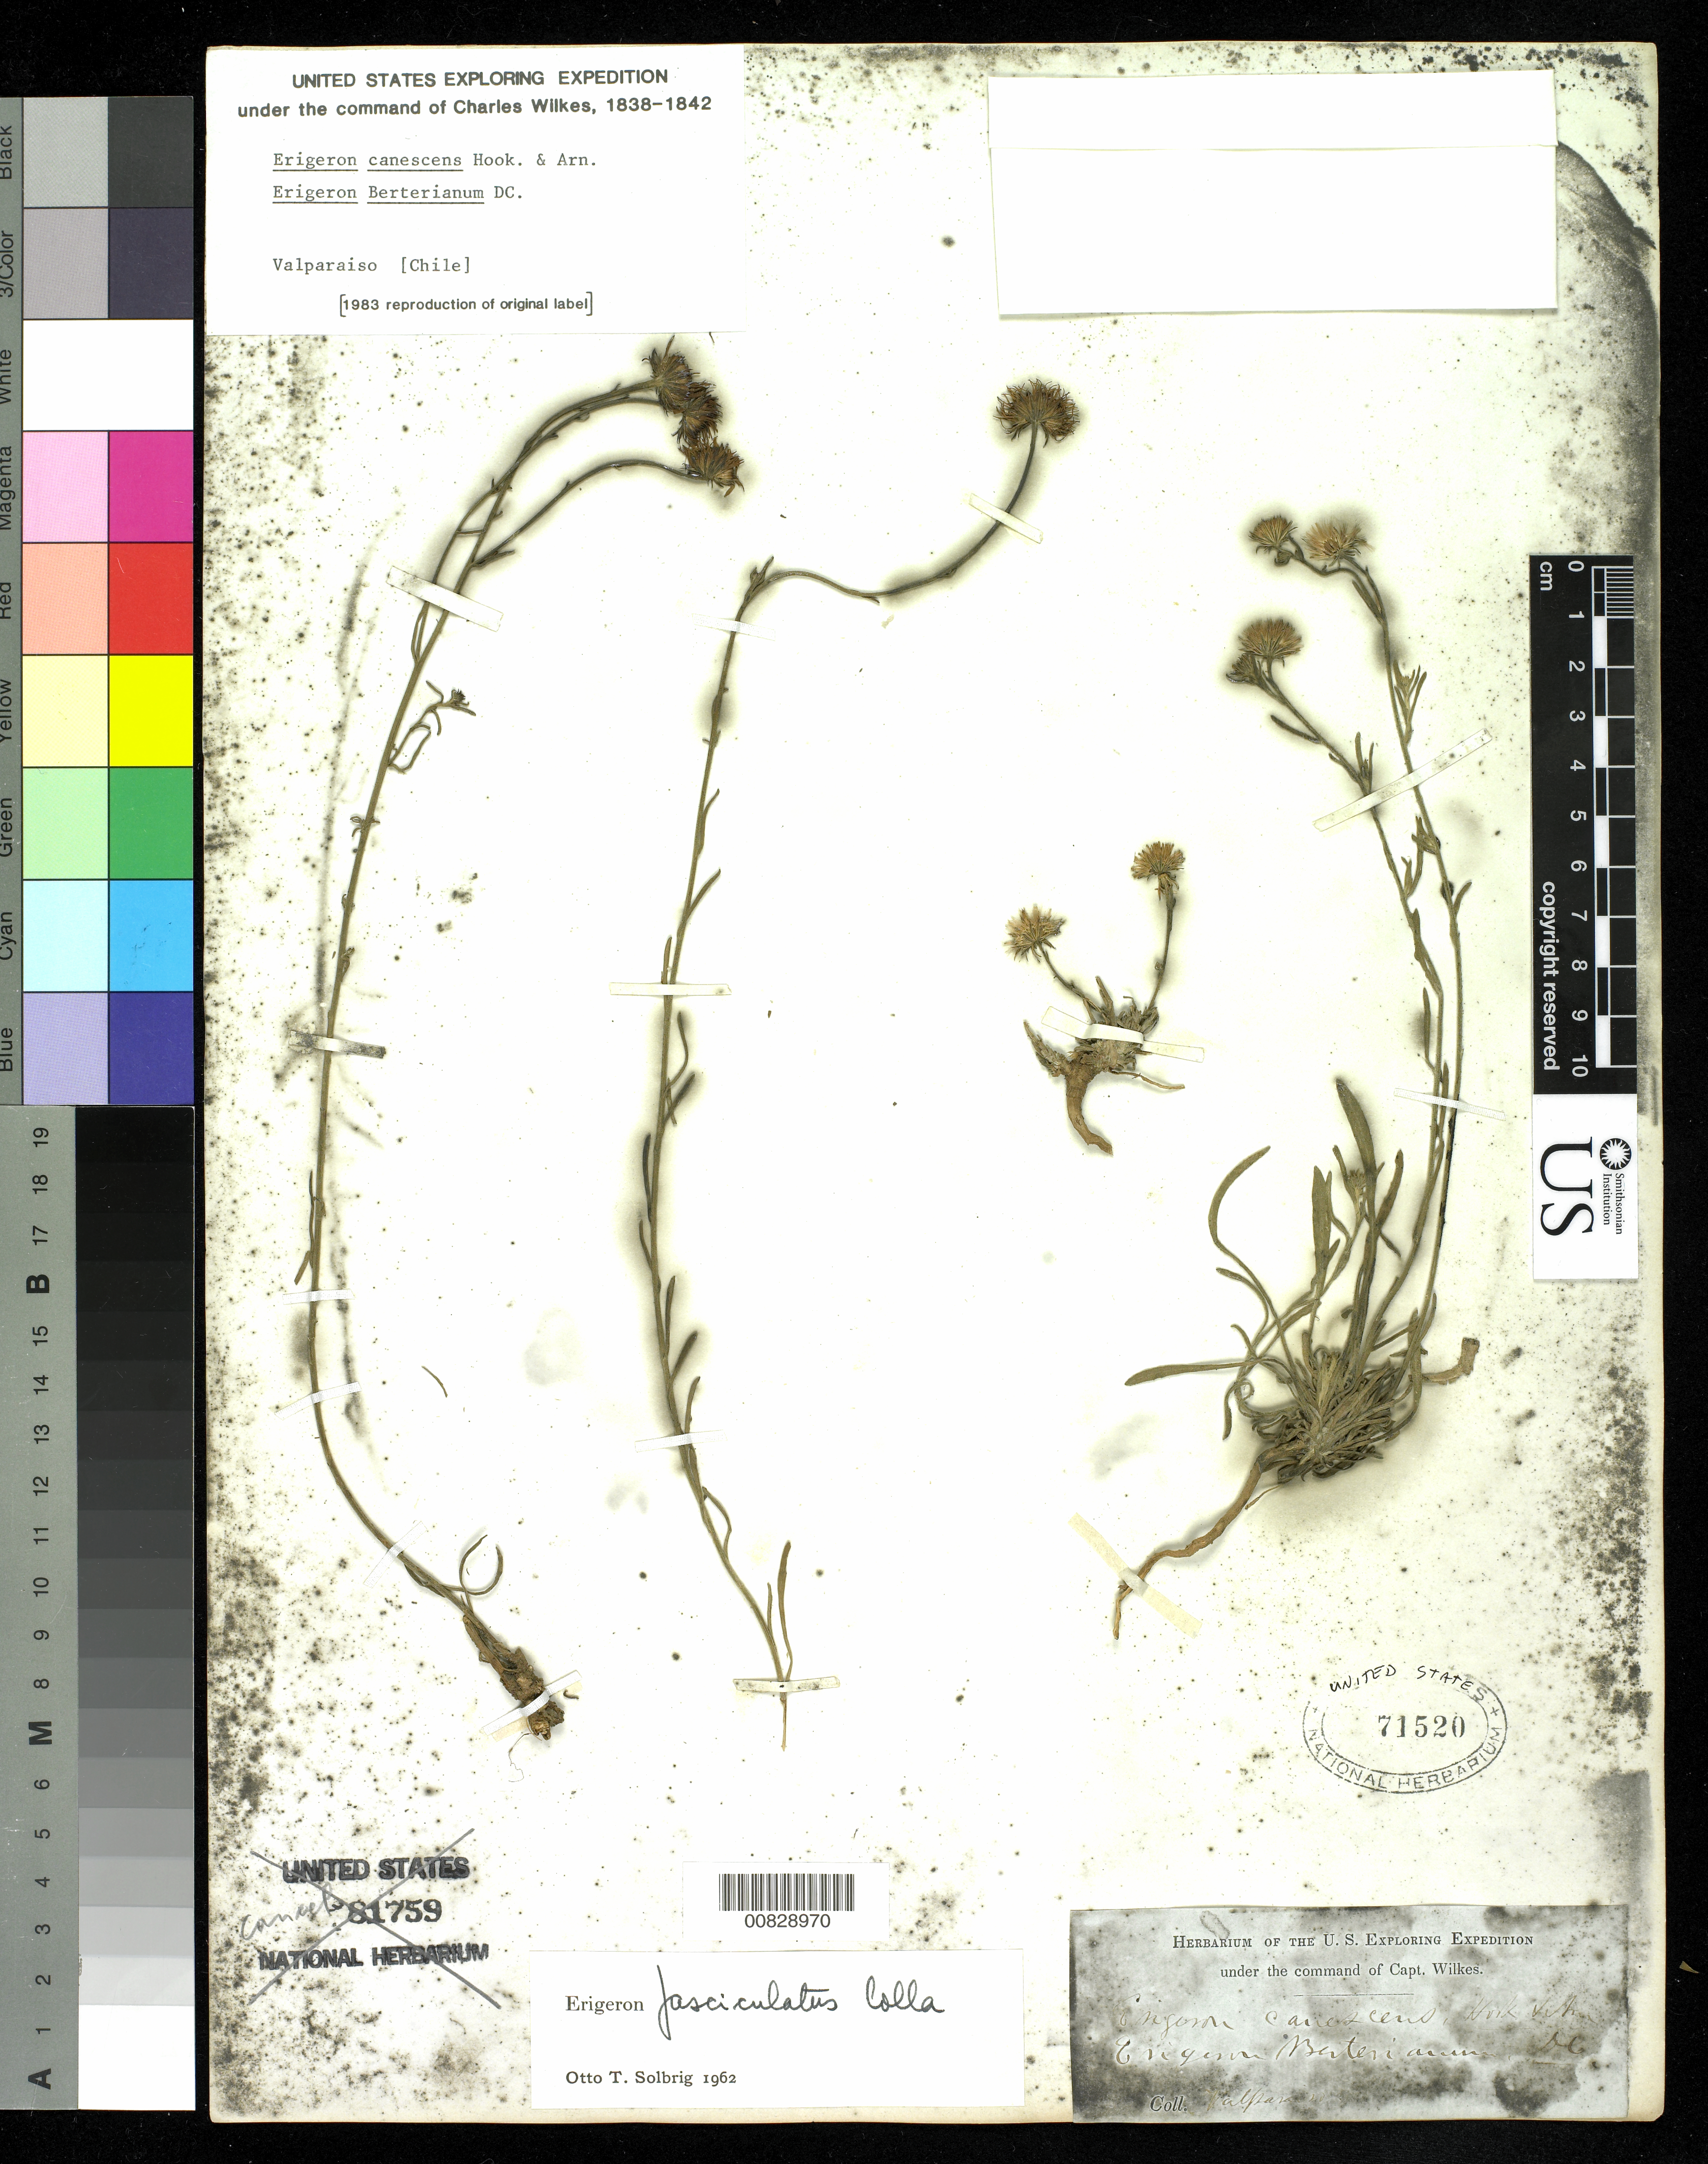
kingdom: Plantae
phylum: Tracheophyta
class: Magnoliopsida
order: Asterales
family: Asteraceae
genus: Erigeron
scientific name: Erigeron fasciculatus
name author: Colla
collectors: Wilkes Explor. Exped.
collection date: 1838/1842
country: Chile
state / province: Valparaíso (V)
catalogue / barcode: US 71520